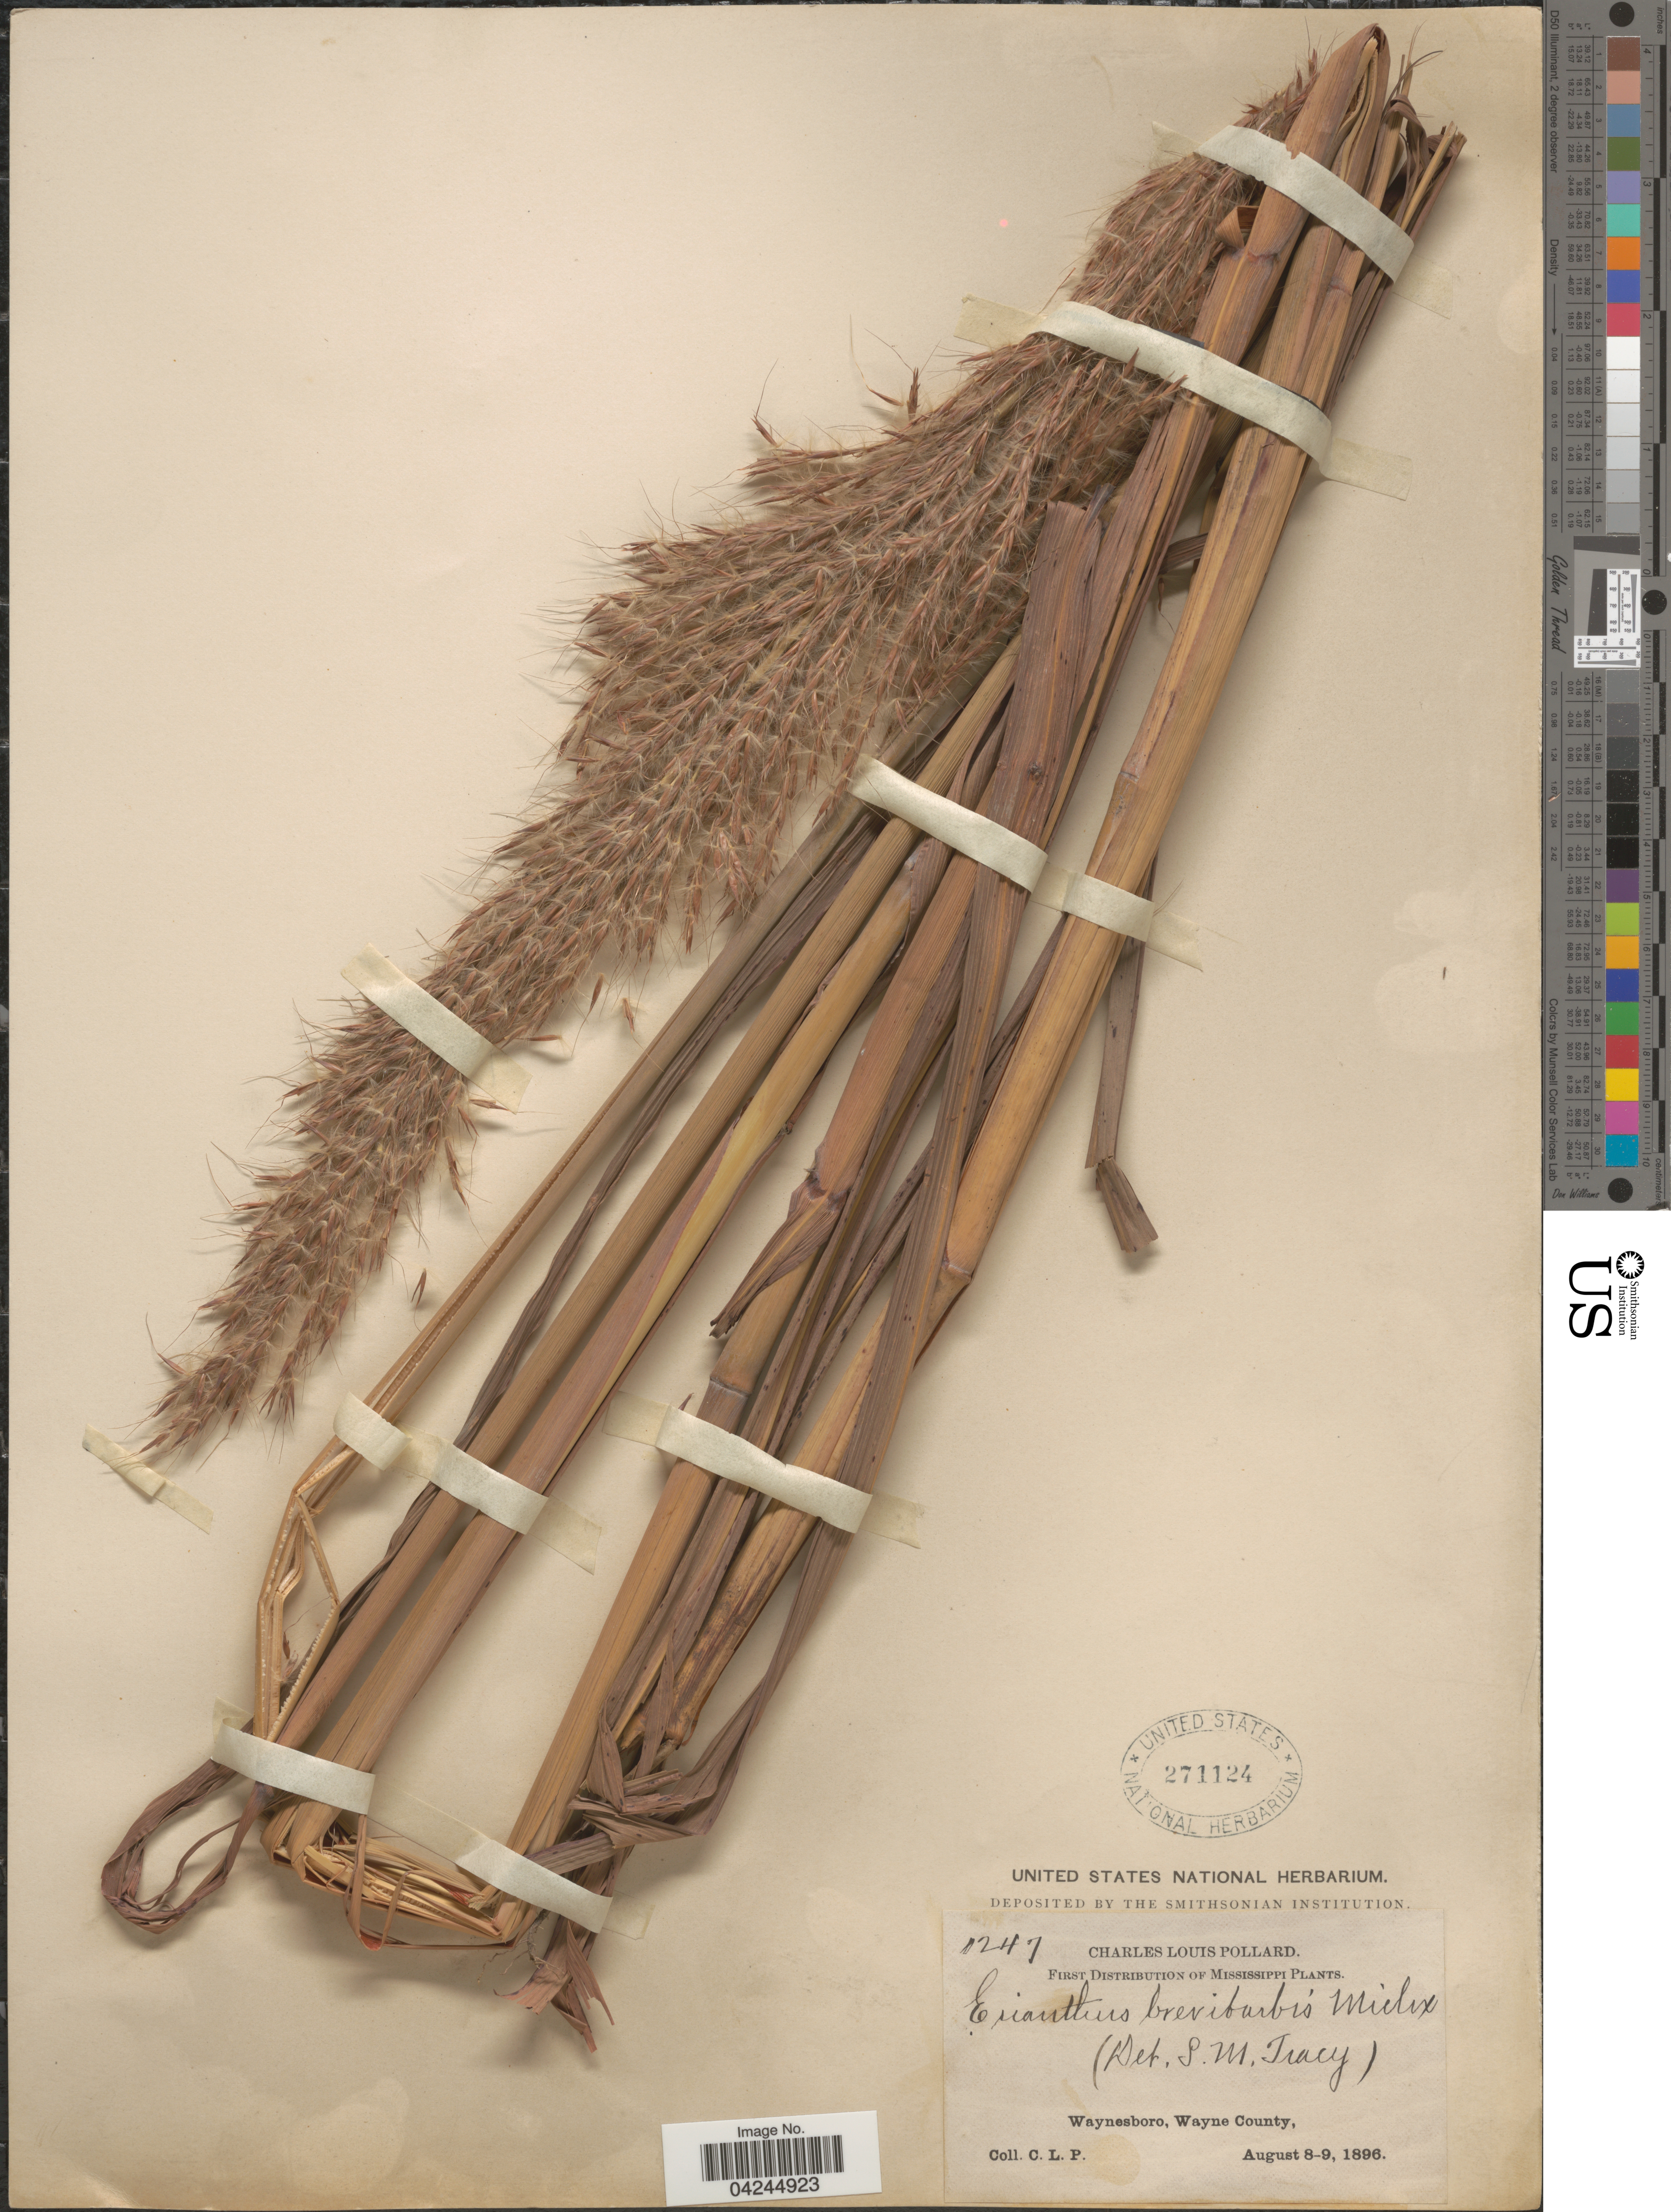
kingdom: Plantae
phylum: Tracheophyta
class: Liliopsida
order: Poales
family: Poaceae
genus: Erianthus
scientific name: Erianthus brevibarbis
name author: Michx.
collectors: C. L. Pollard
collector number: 1247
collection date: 1896-08-08/1896-08-09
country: United States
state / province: Mississippi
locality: Waynesboro, Wayne County.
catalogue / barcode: US 271124